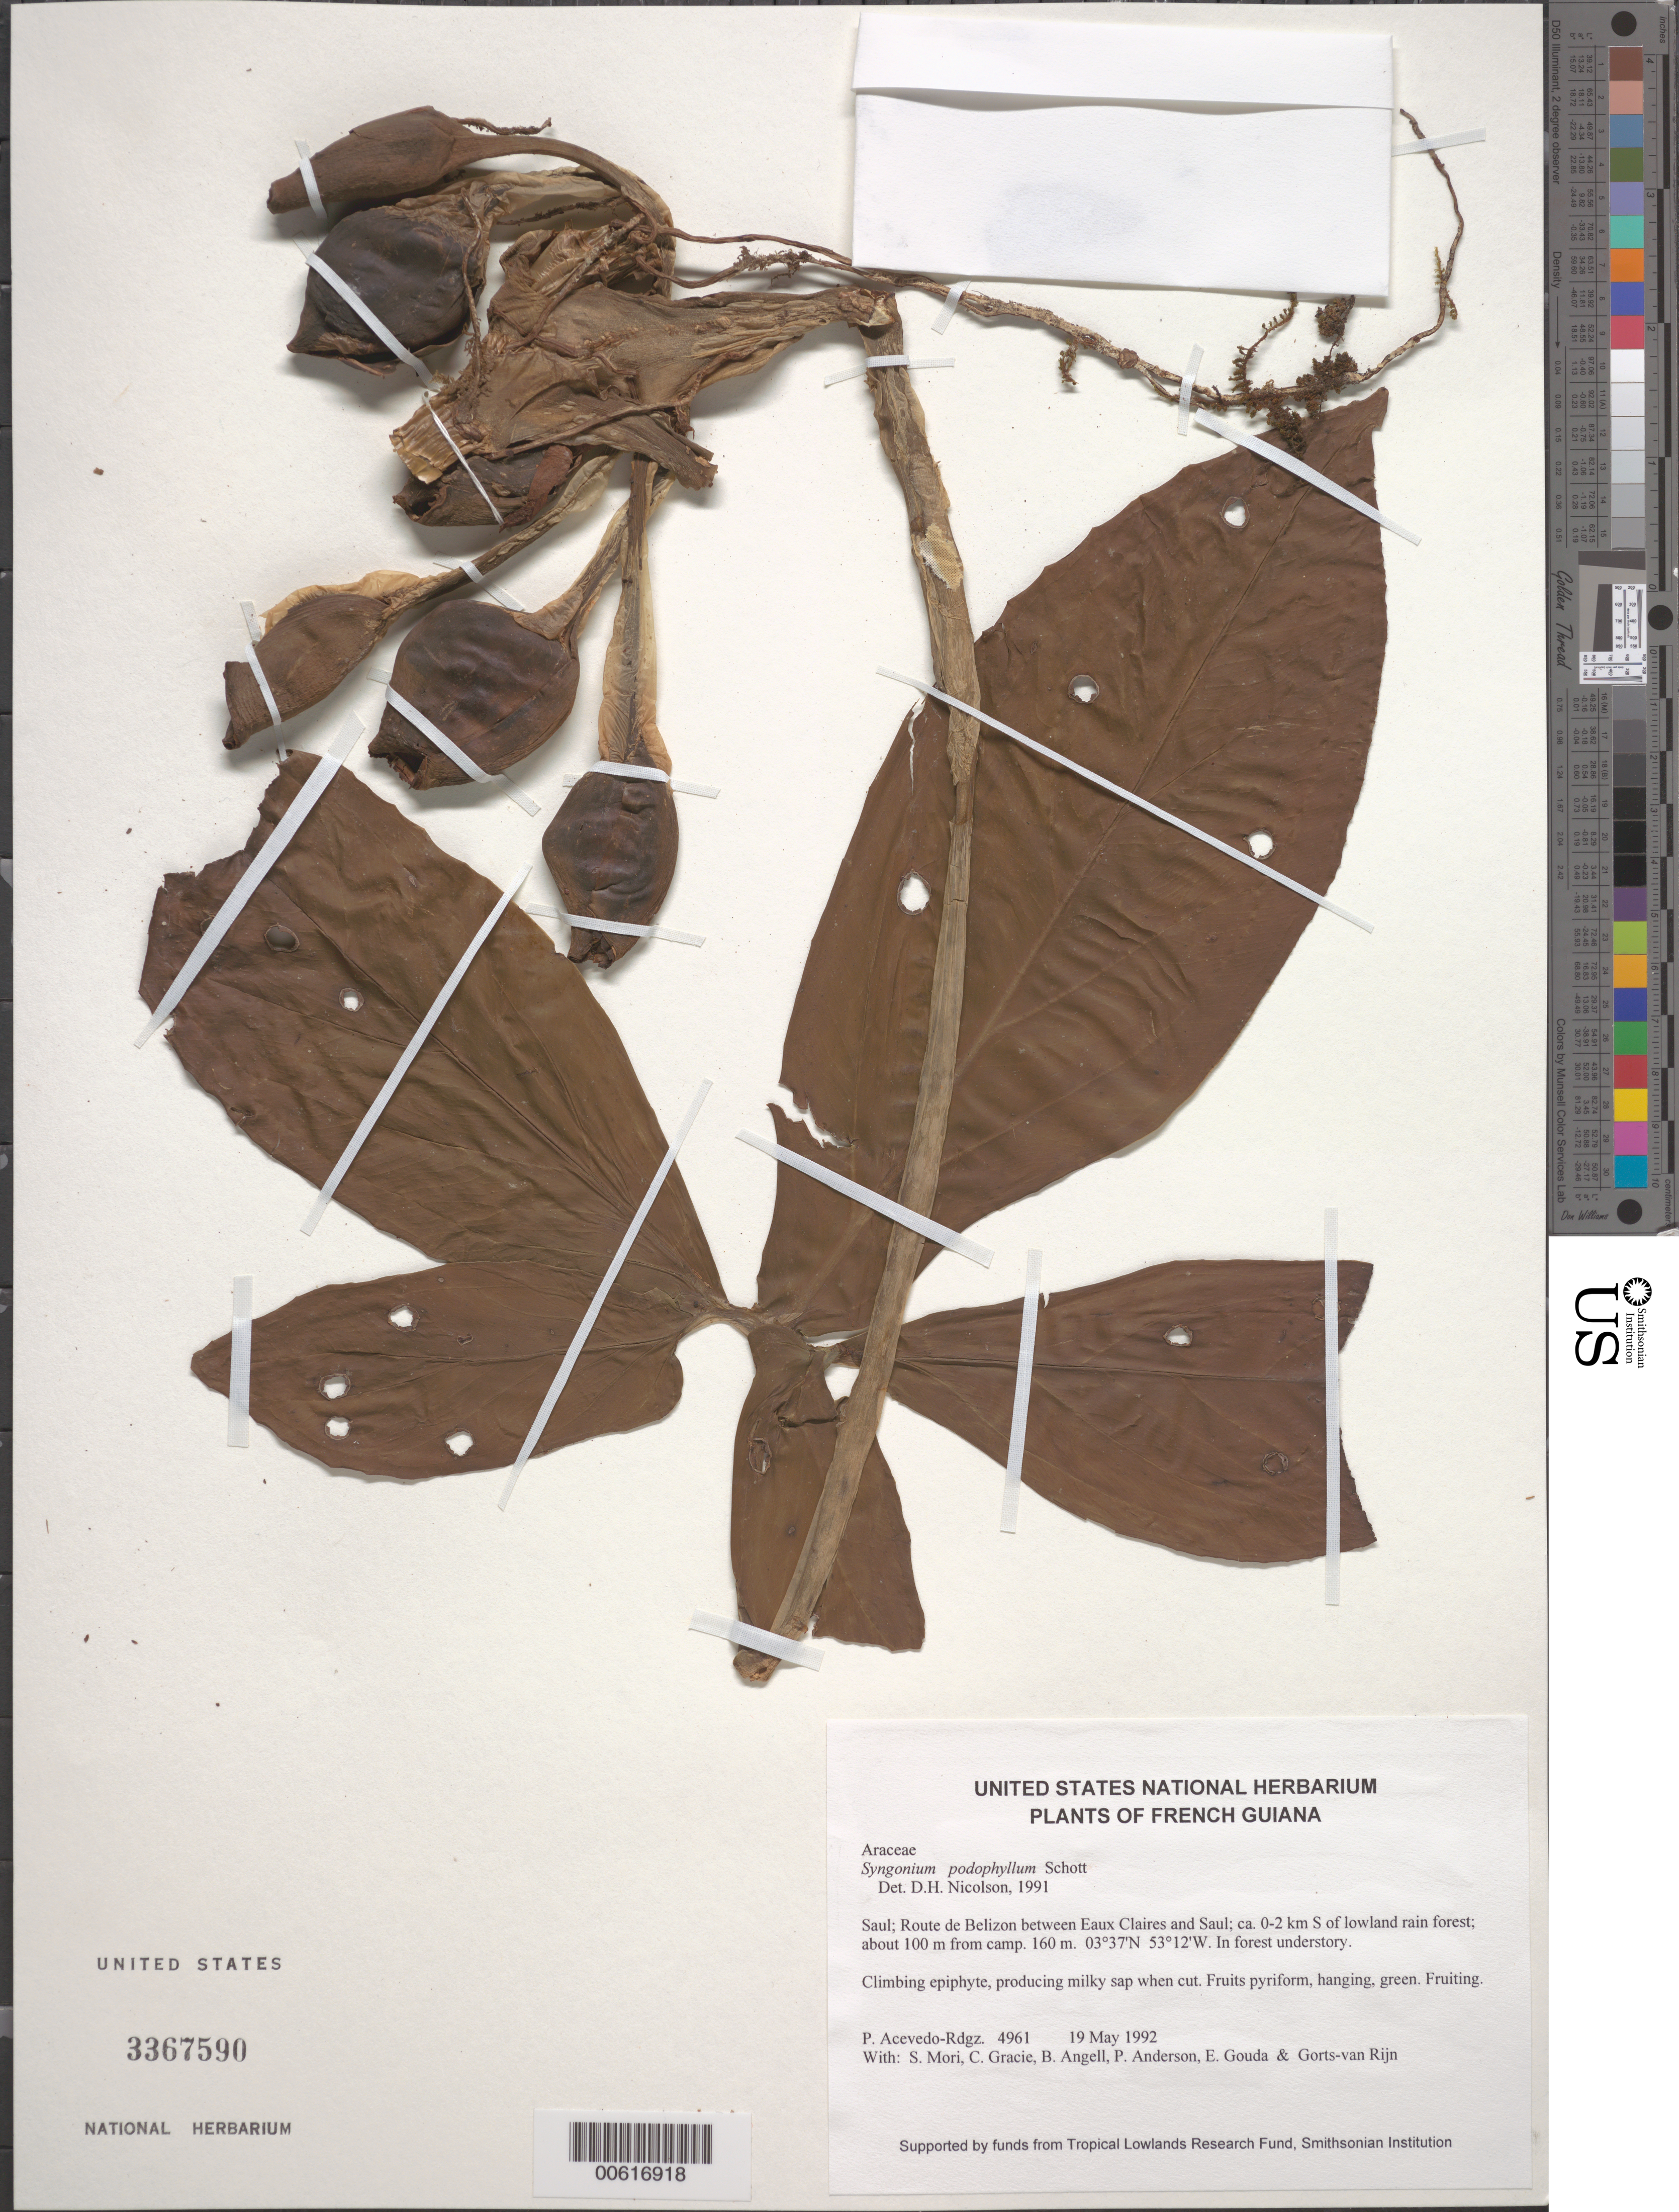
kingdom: Plantae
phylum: Tracheophyta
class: Liliopsida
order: Alismatales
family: Araceae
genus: Syngonium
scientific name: Syngonium podophyllum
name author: Schott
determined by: Nicolson, Dan H.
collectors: P. Acevedo-Rodr., S. Mori, C. A. Gracie, Bobbi Angell, P. Anderson, E. J. Gouda & A. .R. A. Görts-van Rijn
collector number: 4961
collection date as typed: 19 May 1992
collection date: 1992-05-19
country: French Guiana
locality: Saul; Route de Belizon between Eaux Claires and Saul; ca. 0-2 km S of lowland rain forest; about 100 m from camp.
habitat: In forest understory.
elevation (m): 160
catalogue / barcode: US 3367590